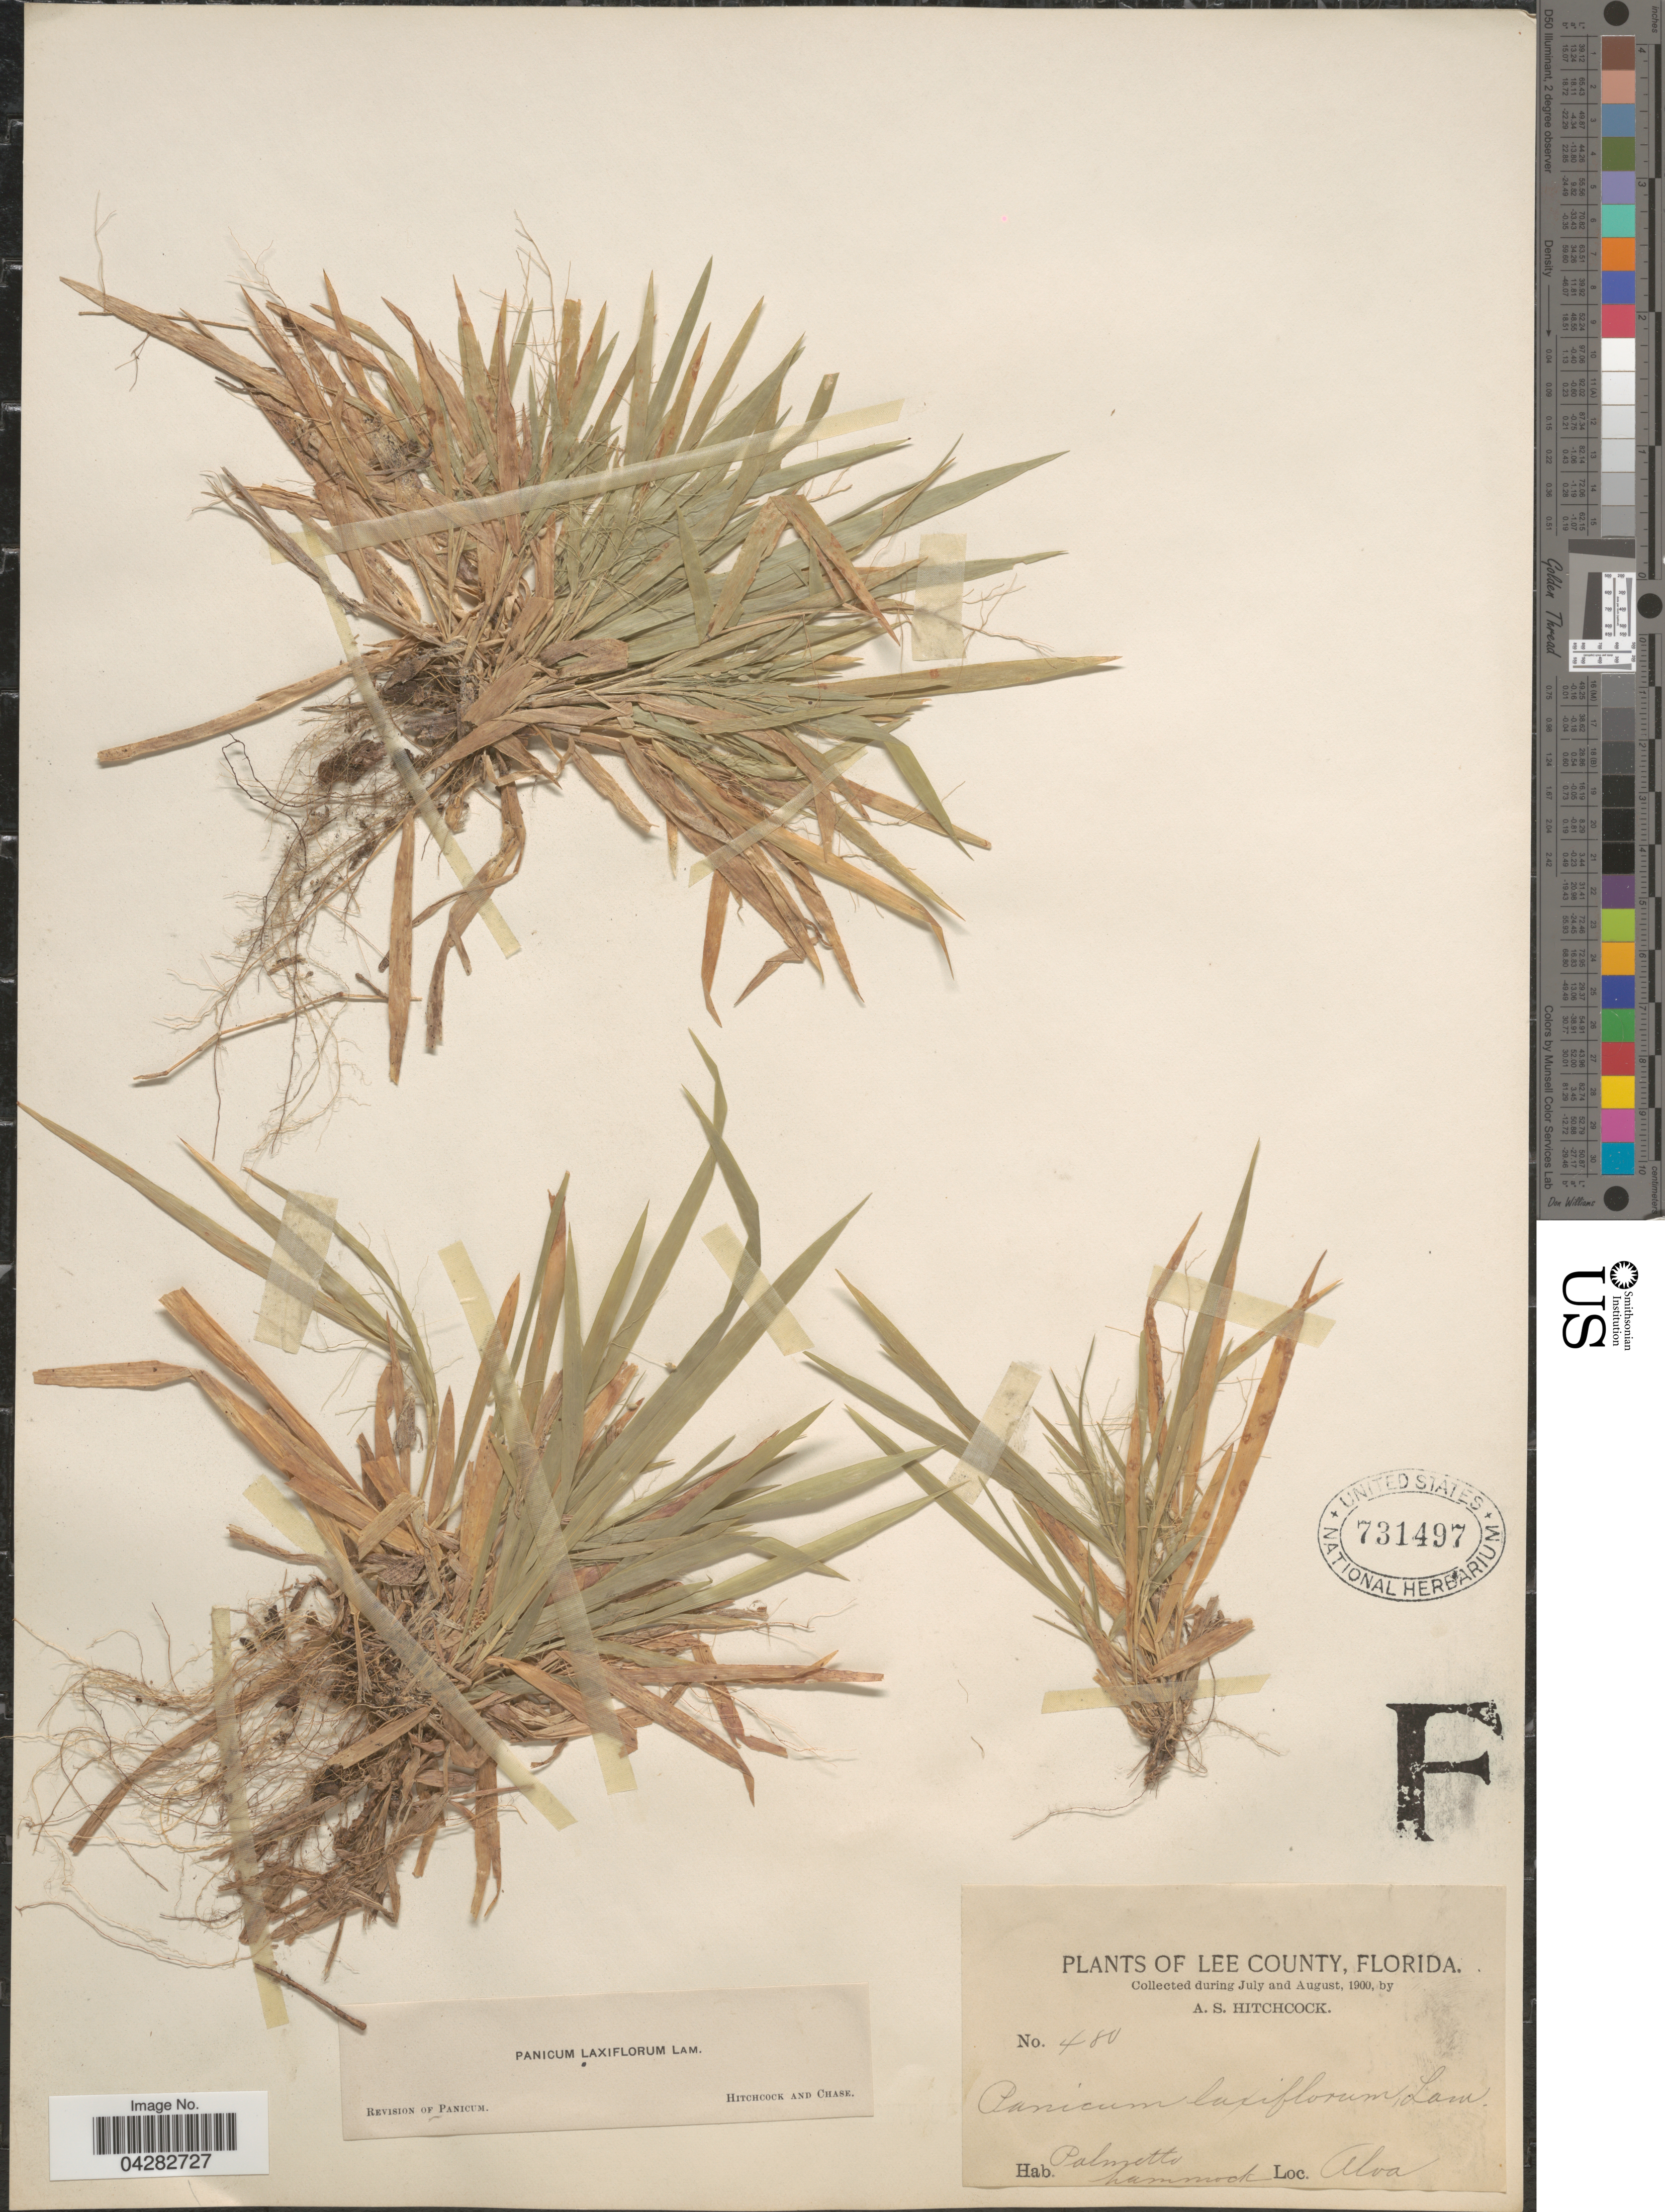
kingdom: Plantae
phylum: Tracheophyta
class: Liliopsida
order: Poales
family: Poaceae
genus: Dichanthelium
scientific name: Dichanthelium laxiflorum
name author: (Lam.) Gould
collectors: A. S. Hitchcock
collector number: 480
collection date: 1900-07/1900-08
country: United States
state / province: Florida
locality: Lee County. Palmetto hammock. Alva.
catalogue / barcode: US 731497